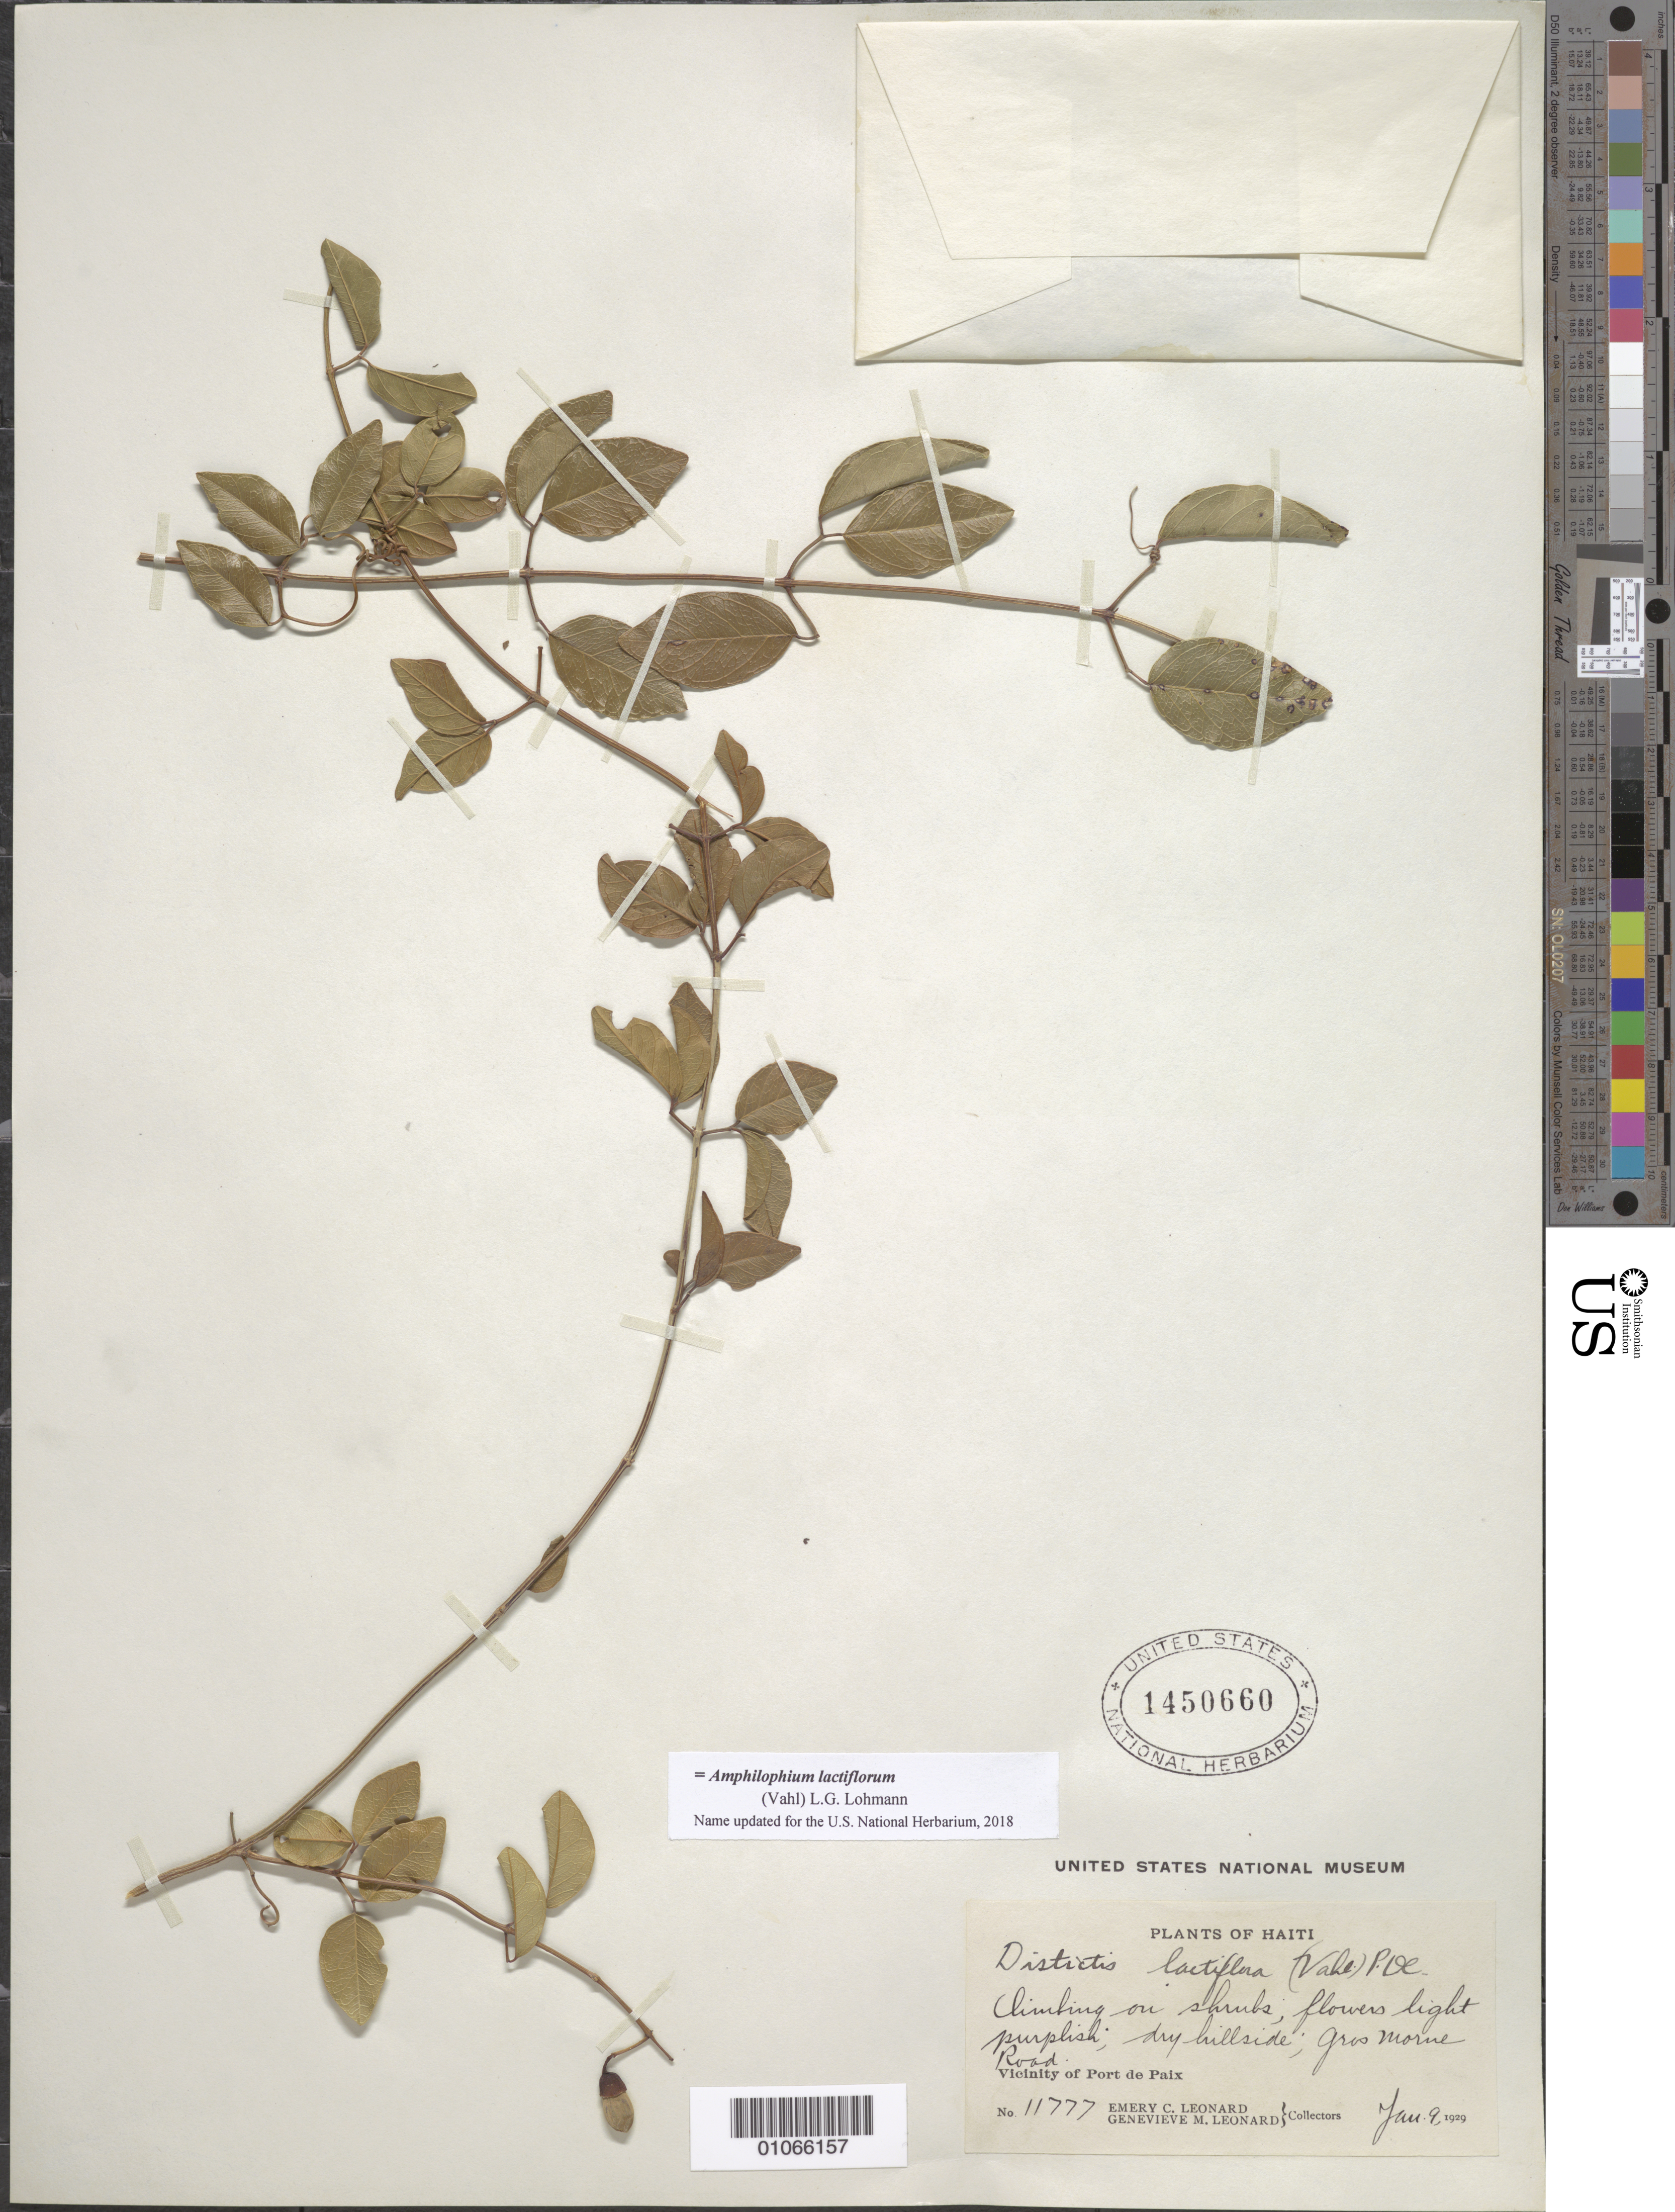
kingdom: Plantae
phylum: Tracheophyta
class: Magnoliopsida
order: Lamiales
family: Bignoniaceae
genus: Amphilophium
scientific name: Amphilophium lactiflorum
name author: (Vahl) L.G. Lohmann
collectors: E. C. Leonard & G. M. Leonard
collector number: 11777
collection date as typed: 09 Jan 1929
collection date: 1929-01-09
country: Haiti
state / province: Nord-Est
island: Hispaniola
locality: Vicinity of Port de Paix, climbing on shrubs; dry hillside, Gros Morne Road.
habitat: Dry hillside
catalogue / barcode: US 1450660